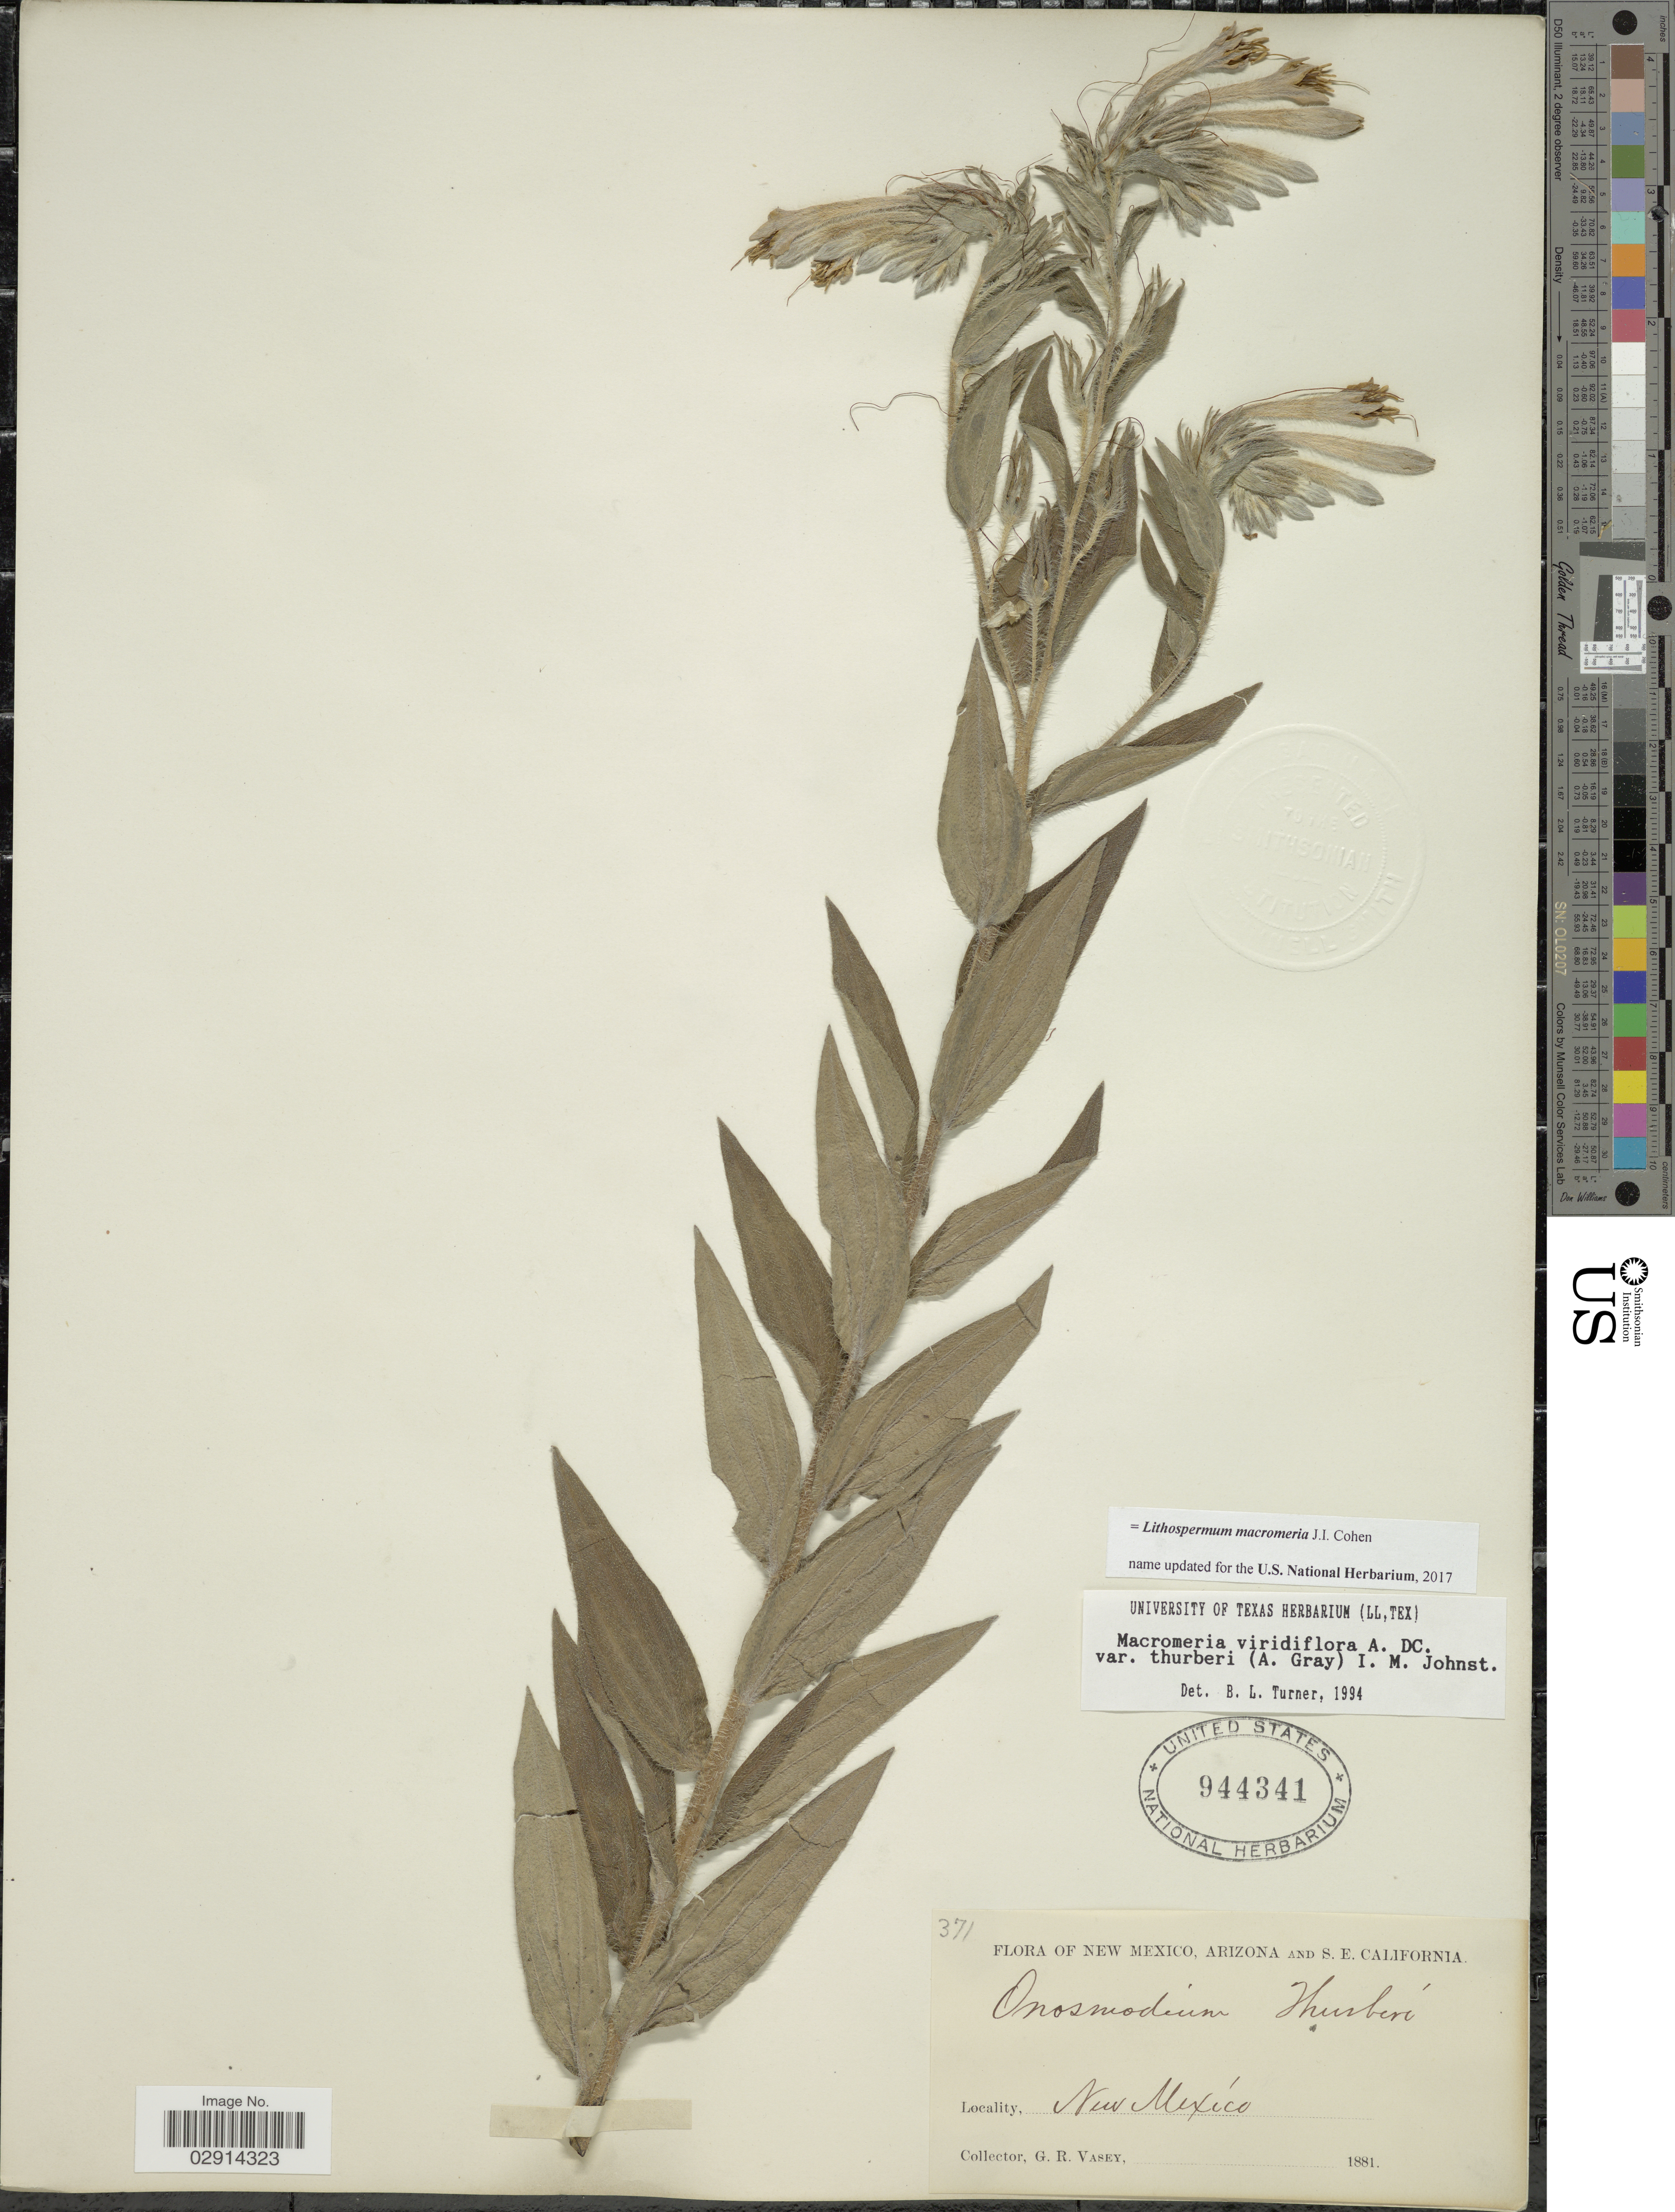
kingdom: Plantae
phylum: Tracheophyta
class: Magnoliopsida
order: Boraginales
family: Boraginaceae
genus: Lithospermum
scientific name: Lithospermum macromeria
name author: Cohen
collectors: G. R. Vasey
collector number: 371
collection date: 1881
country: United States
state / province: New Mexico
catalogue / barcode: US 944341